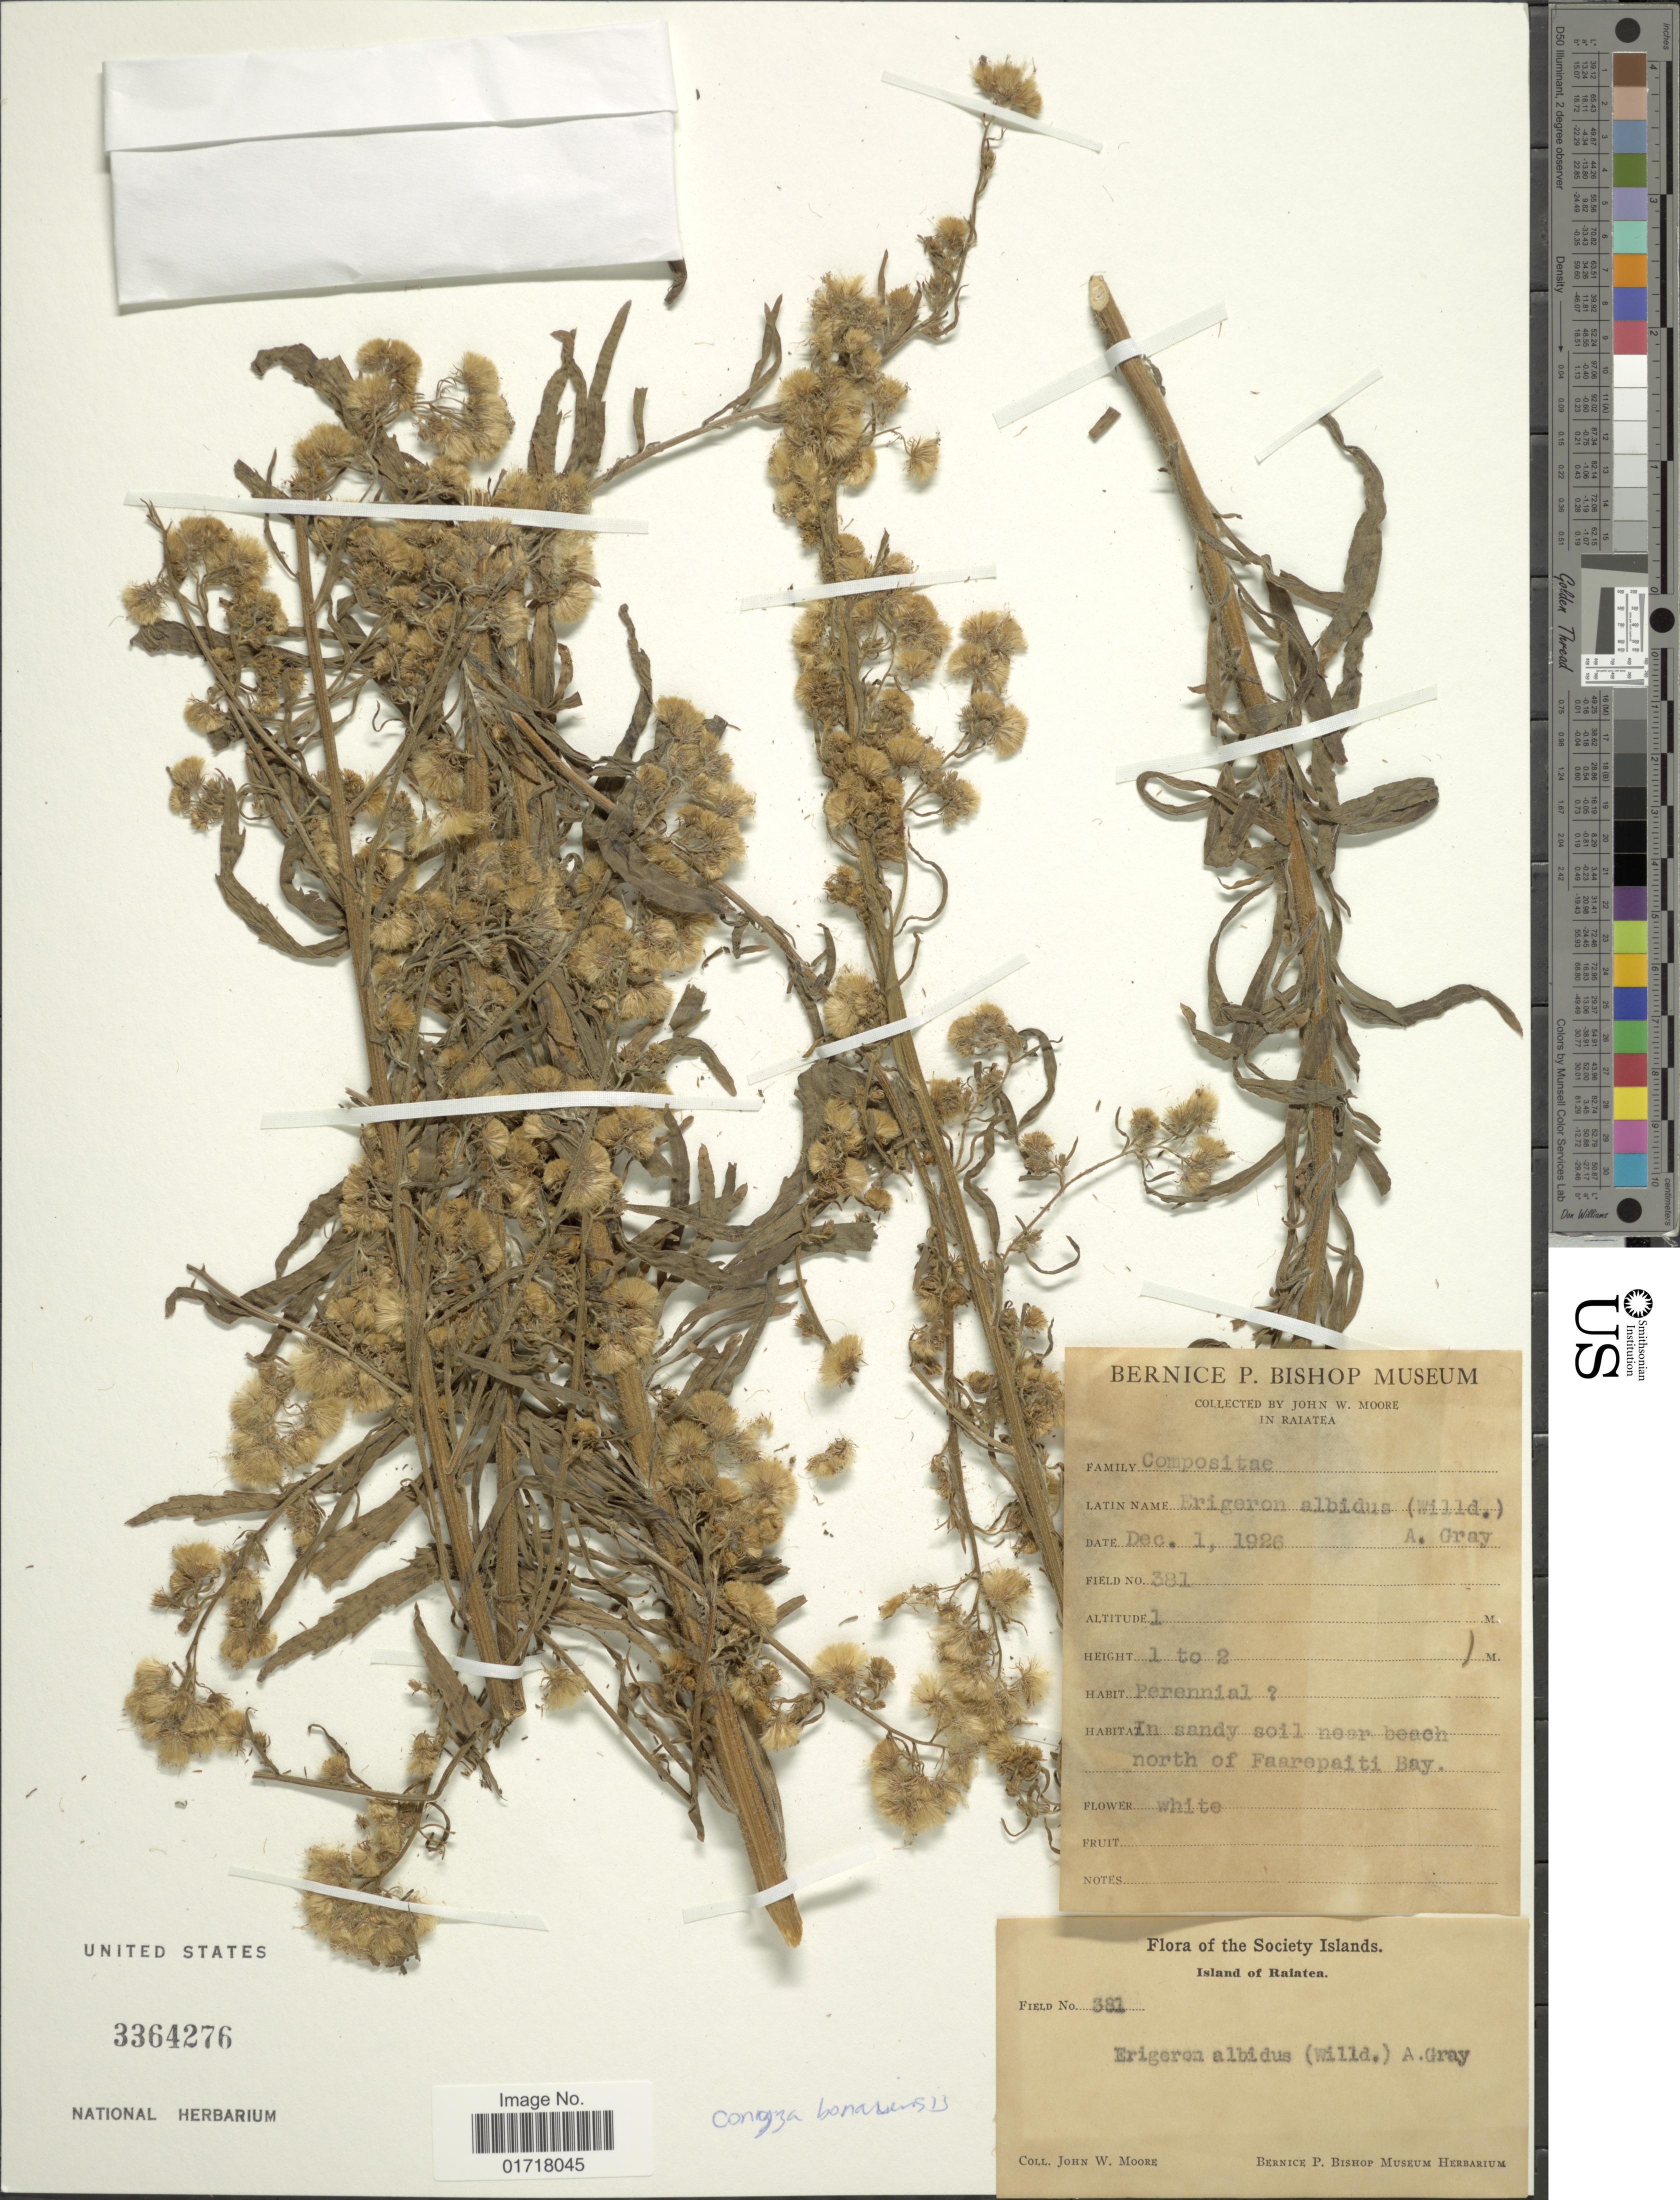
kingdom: Plantae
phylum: Tracheophyta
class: Magnoliopsida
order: Asterales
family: Asteraceae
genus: Erigeron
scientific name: Erigeron bonariensis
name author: L.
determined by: Wagner, W. L., (BOT), Smithsonian Institution - National Museum of Natural History (UNITED STATES)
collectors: J. Moore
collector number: Field 381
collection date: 1926-12-02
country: French Polynesia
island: Raiatea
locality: Island of Raiatea, In sandy soil near beach, north of Faarepaiti Bay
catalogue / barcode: US 3364276